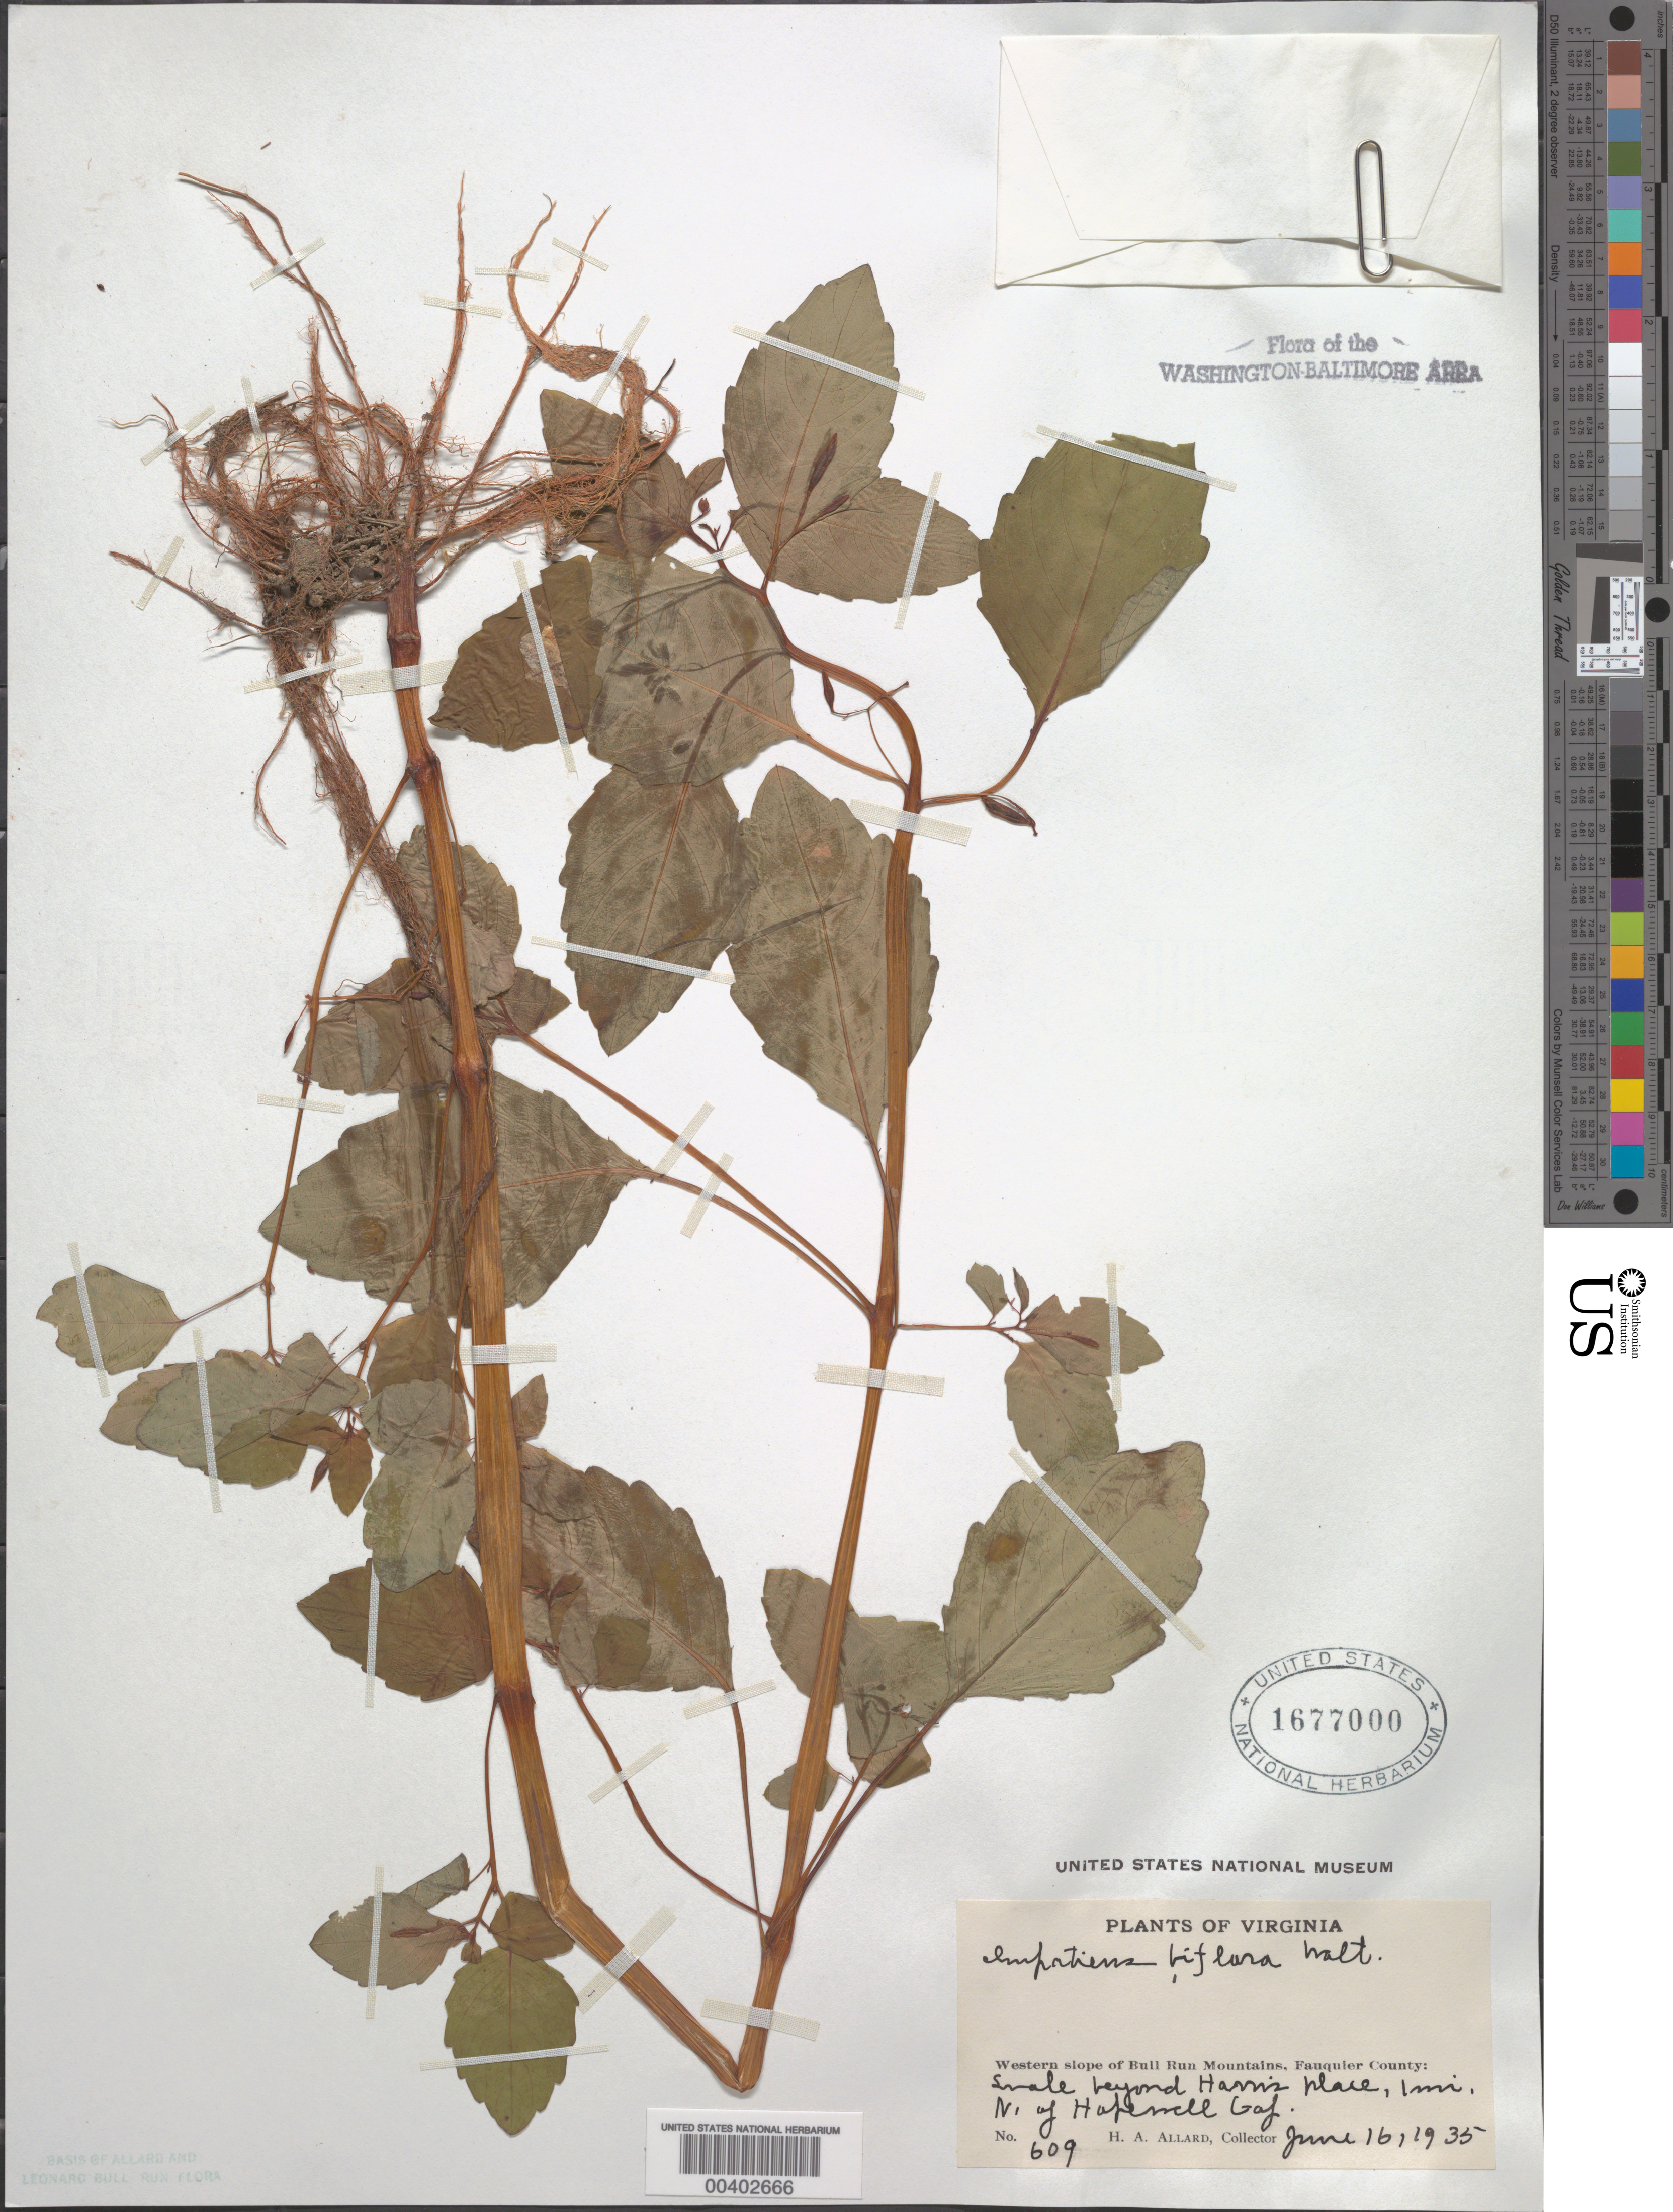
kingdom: Plantae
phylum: Tracheophyta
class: Magnoliopsida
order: Ericales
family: Balsaminaceae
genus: Impatiens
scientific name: Impatiens capensis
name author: Meerb.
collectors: H. A. Allard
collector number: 609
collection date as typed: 16 Jun 1935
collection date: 1935-06-16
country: United States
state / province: Virginia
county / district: Fauquier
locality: North of Hopewell Gap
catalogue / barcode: US 1677000